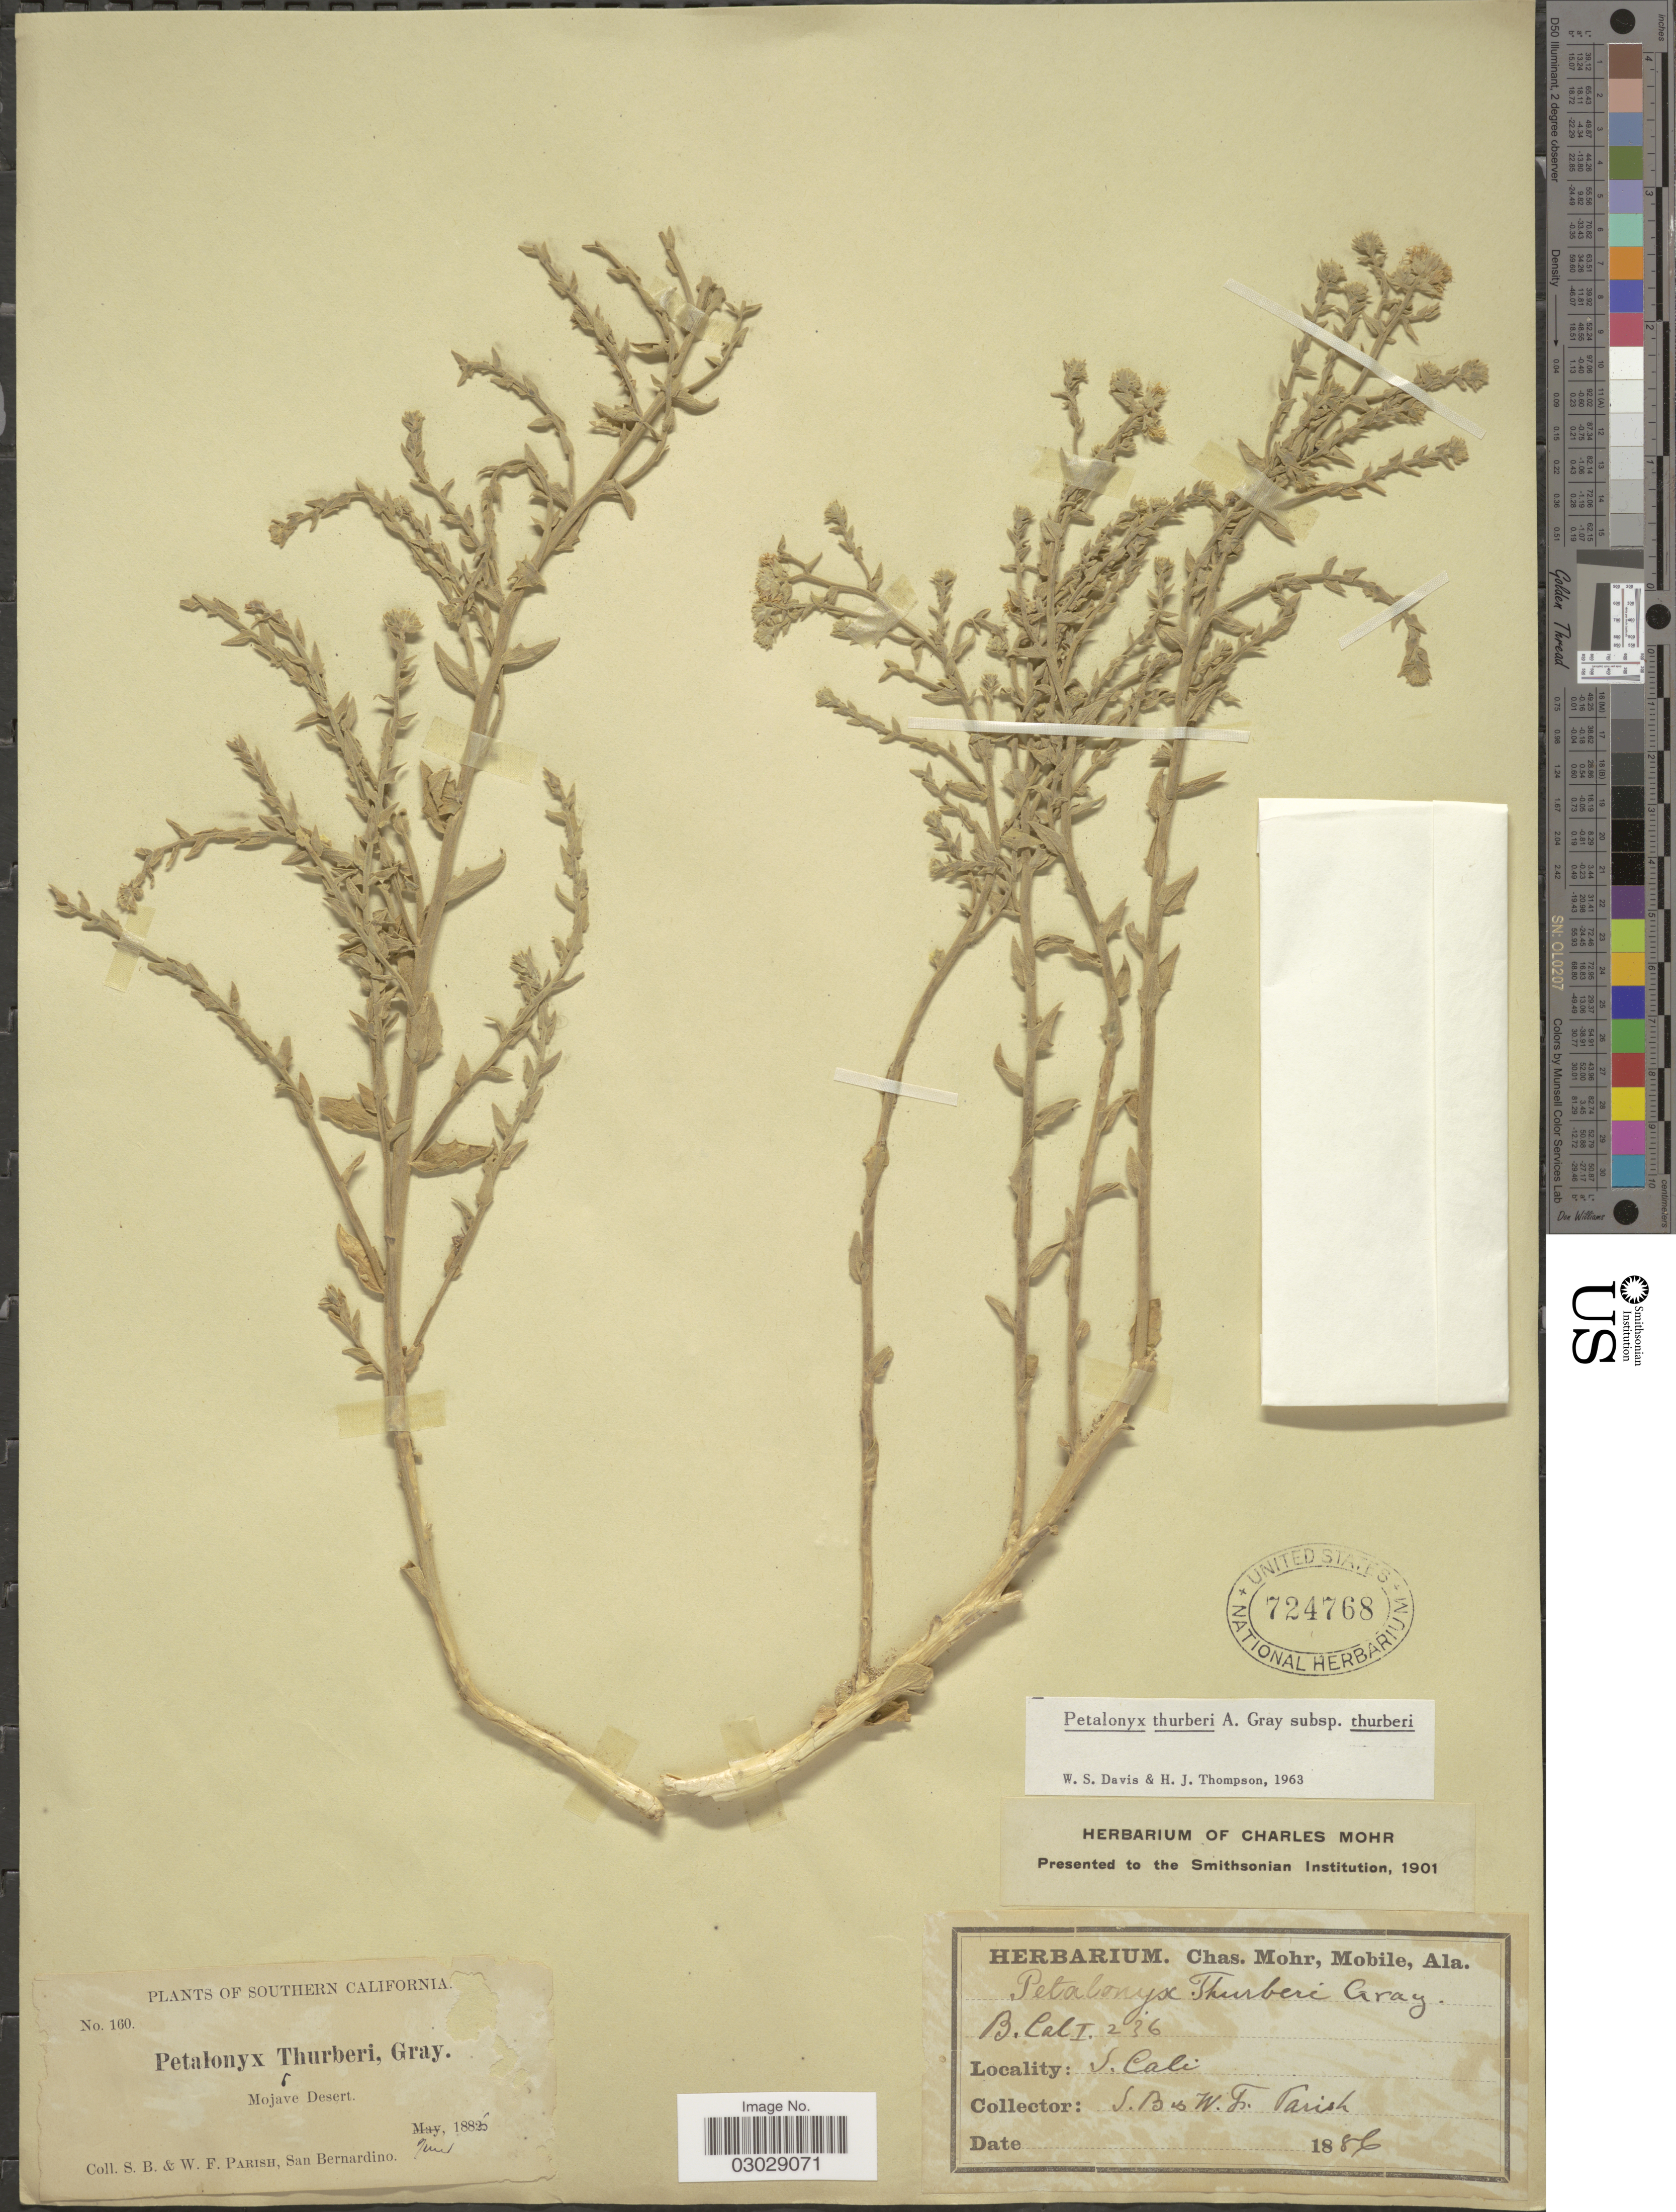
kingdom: Plantae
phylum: Tracheophyta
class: Magnoliopsida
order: Cornales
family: Loasaceae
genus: Petalonyx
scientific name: Petalonyx thurberi subsp. thurberi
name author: A. Gray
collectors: S. B. Parish & W. F. Parish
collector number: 160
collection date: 1886-06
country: United States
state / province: California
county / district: San Bernardino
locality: Southern California. Mojave Desert.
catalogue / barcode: US 724768